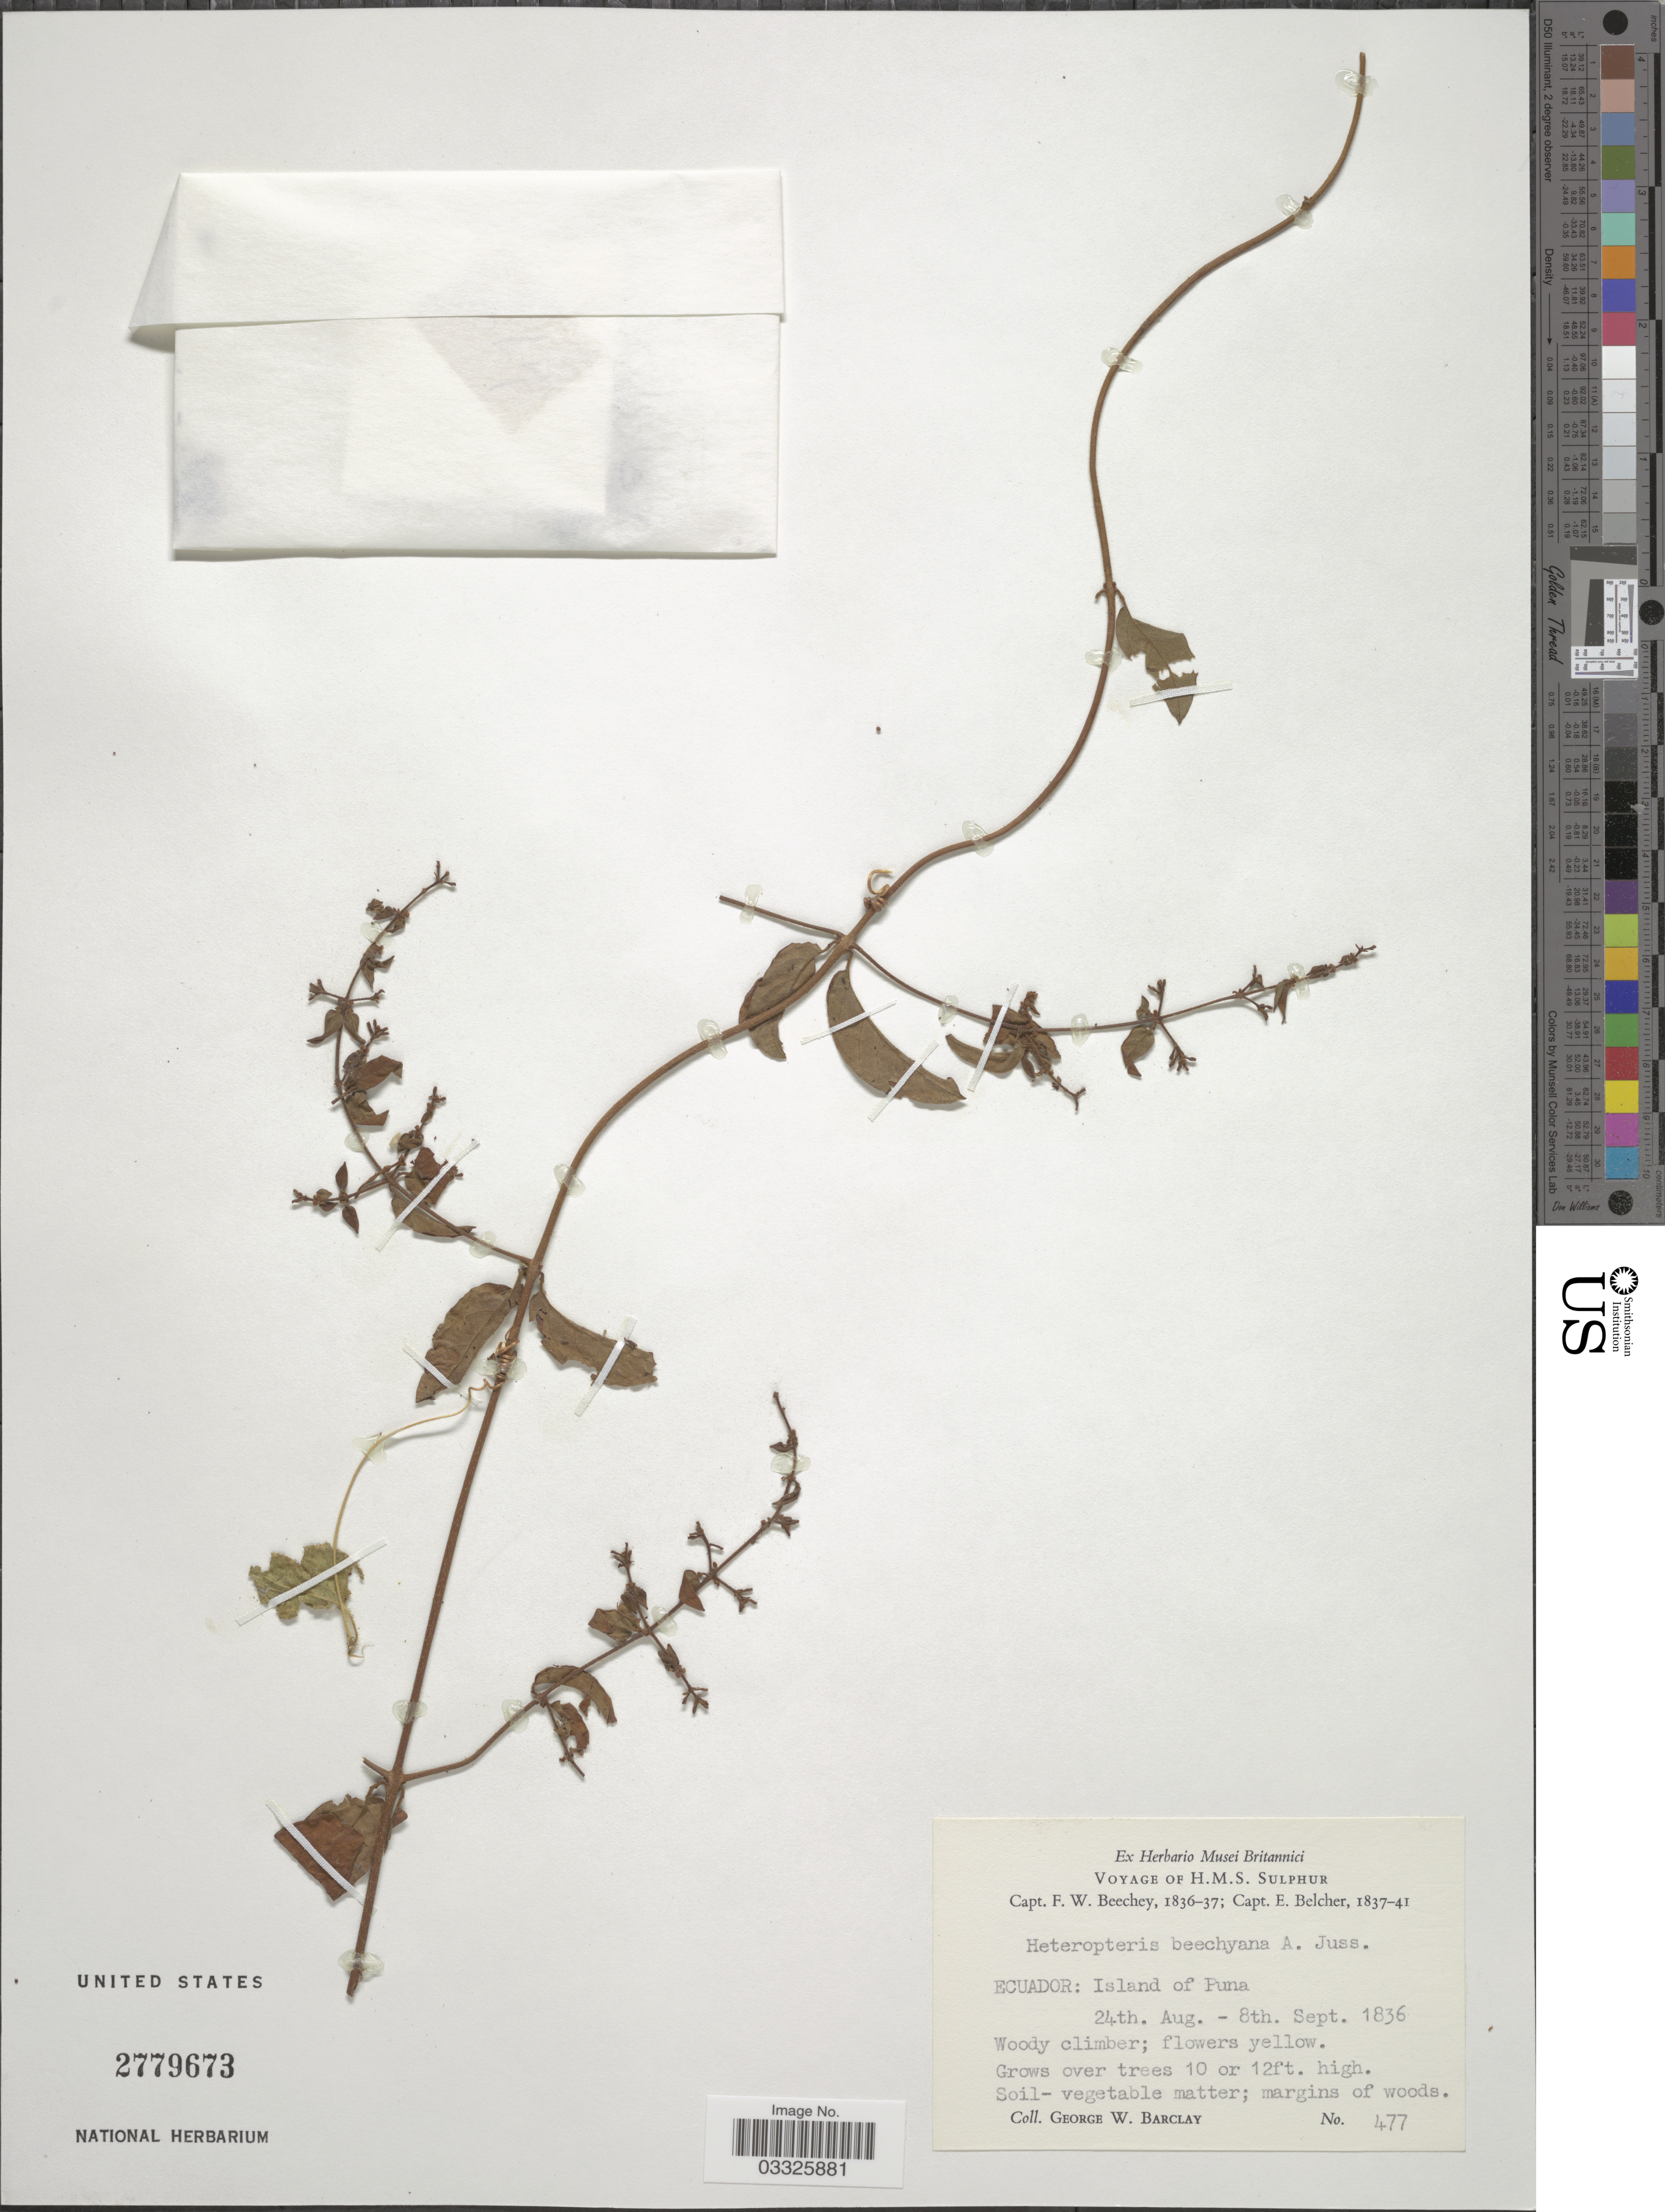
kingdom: Plantae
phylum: Tracheophyta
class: Magnoliopsida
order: Malpighiales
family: Malpighiaceae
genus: Heteropterys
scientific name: Heteropterys beecheyana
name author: A. Juss.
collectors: G. W. Barclay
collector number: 477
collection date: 1836-08-24/1836-09-08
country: Ecuador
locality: Island of Puna.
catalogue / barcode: US 2779673